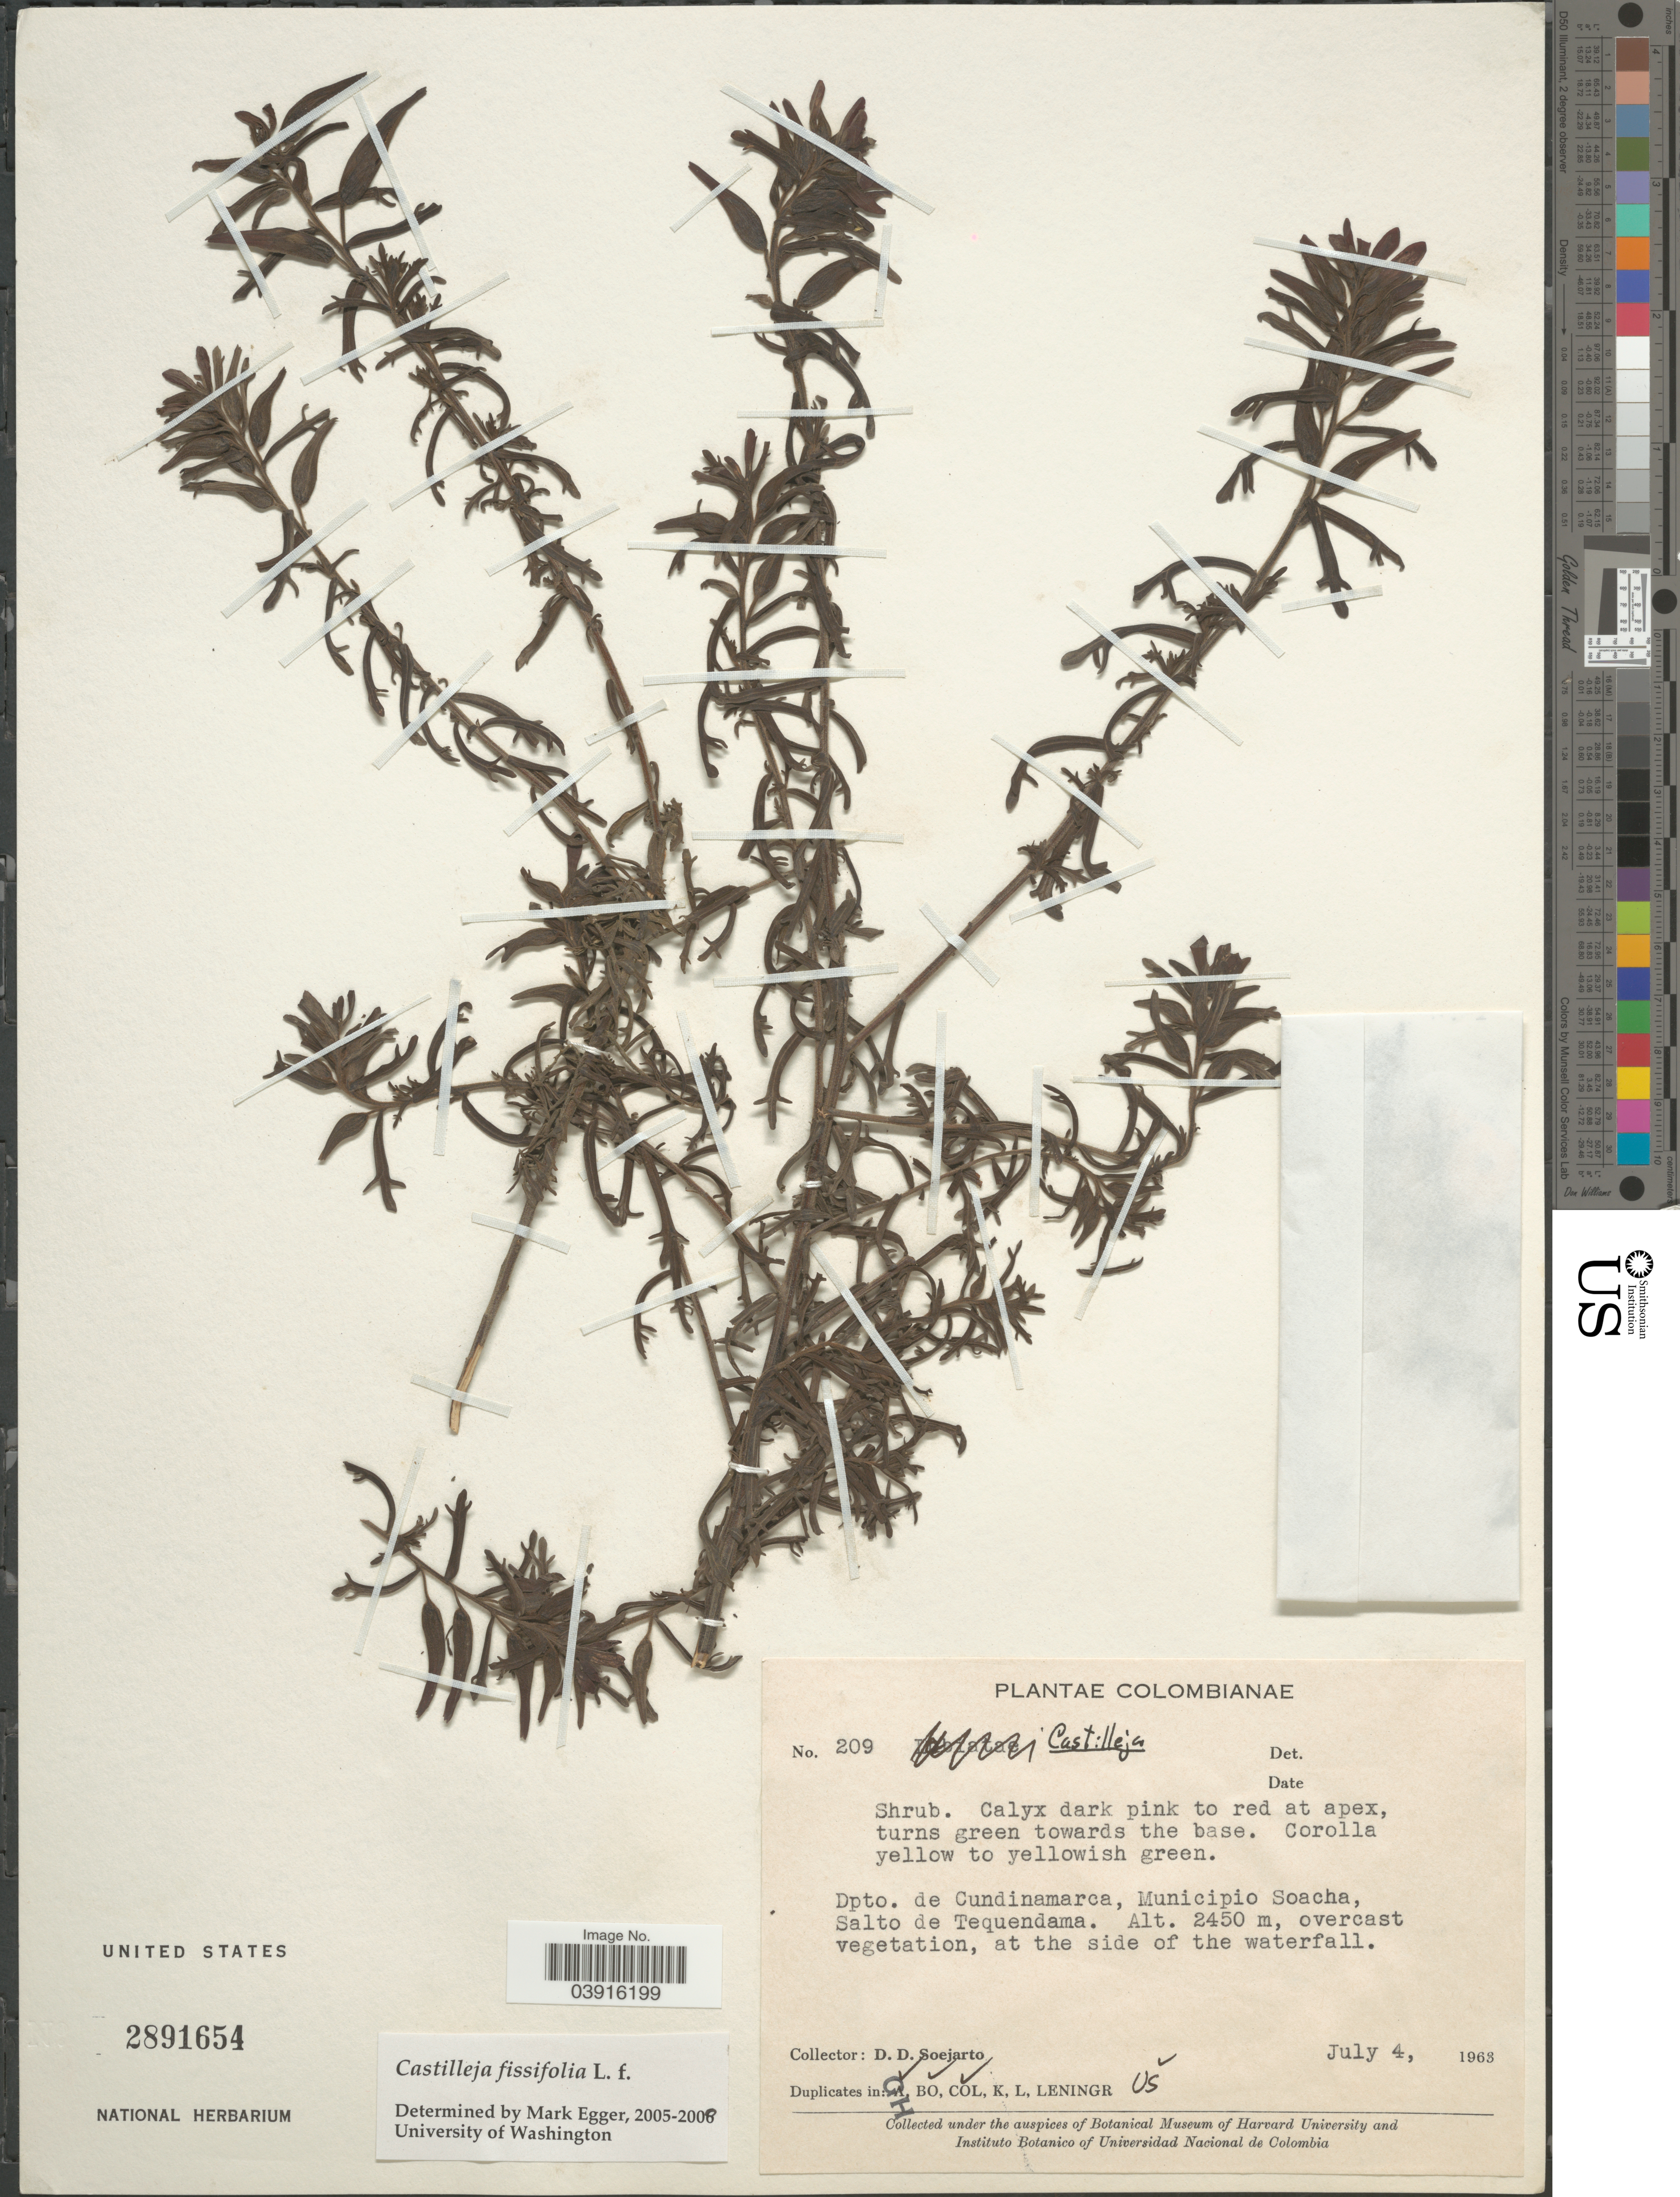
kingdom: Plantae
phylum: Tracheophyta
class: Magnoliopsida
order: Lamiales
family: Orobanchaceae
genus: Castilleja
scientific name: Castilleja fissifolia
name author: L. f.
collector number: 209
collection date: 1963-07-04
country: Colombia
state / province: Cundinamarca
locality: Dpto. de Cundinamarca, Municipio Soacha, Salto de Tequendama.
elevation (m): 2450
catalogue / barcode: US 2891654